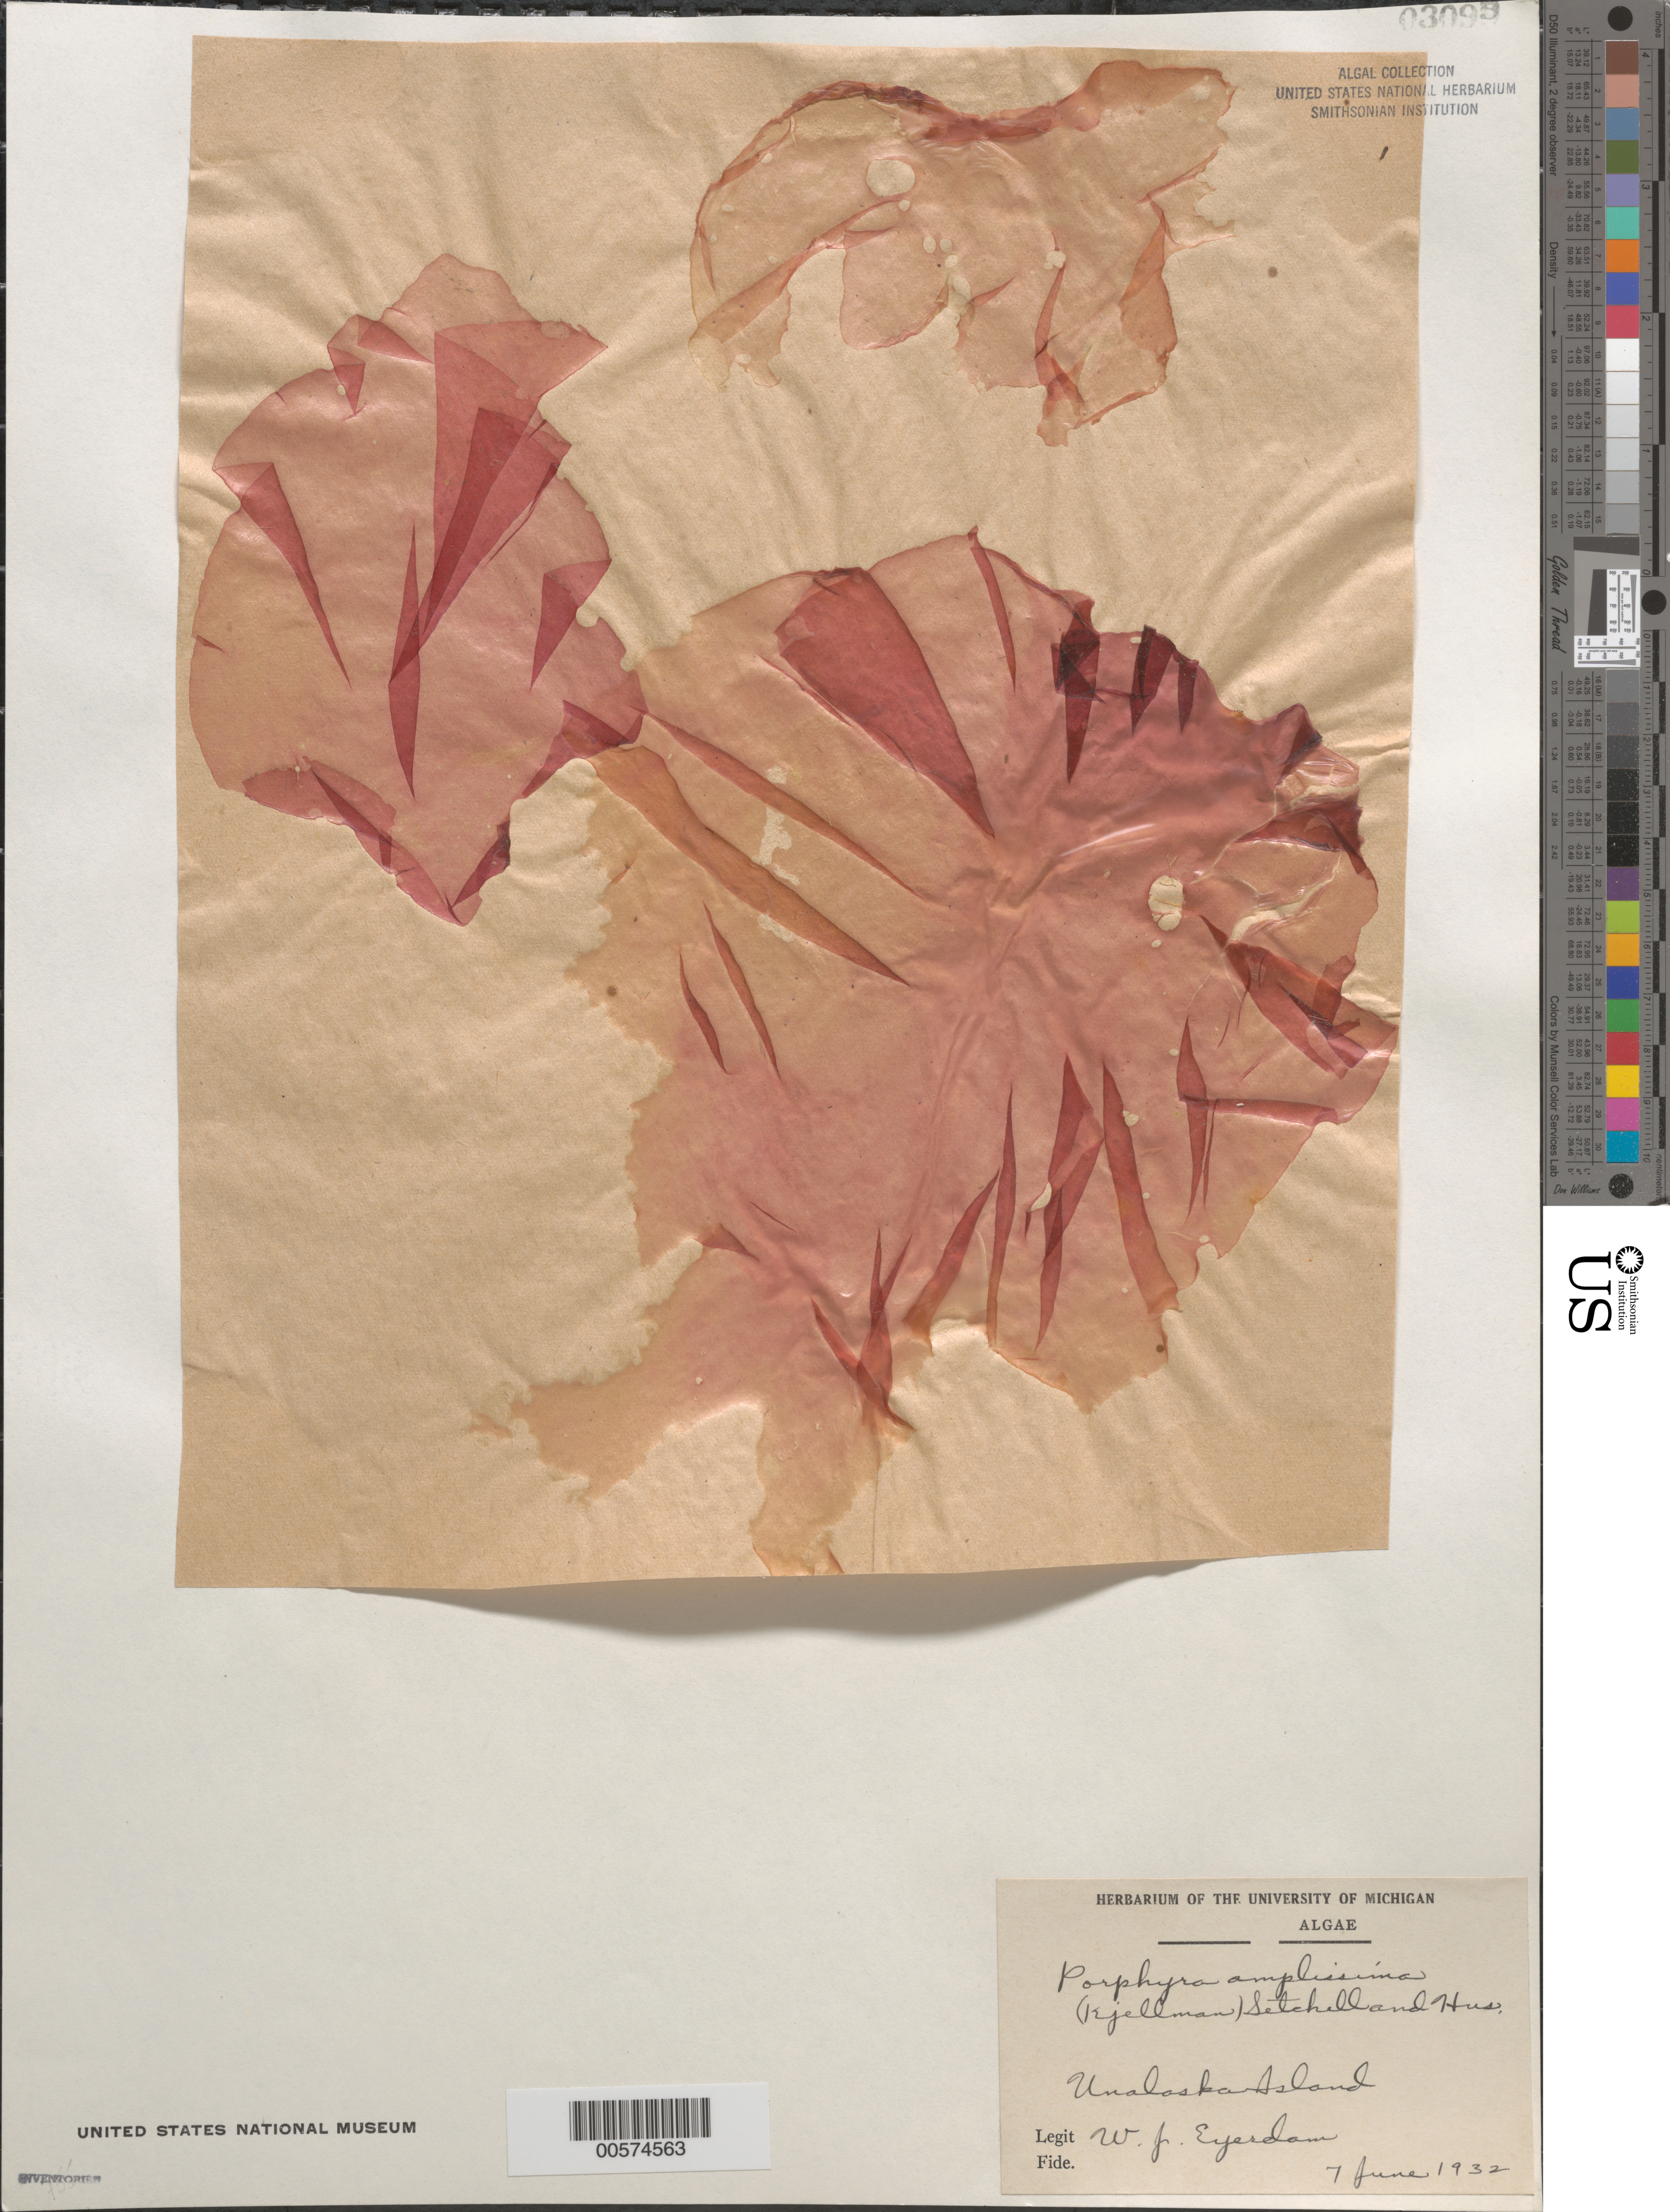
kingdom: Plantae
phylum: Rhodophyta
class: Bangiophyceae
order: Bangiales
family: Bangiaceae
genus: Wildemania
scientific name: Wildemania amplissima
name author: (Kjellm.) Foslie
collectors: W. J. Eyerdam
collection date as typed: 07 Jun 1932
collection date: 1932-06-07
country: United States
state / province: Alaska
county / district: Aleutian Islands Division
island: Unalaska Island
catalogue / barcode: US 3099